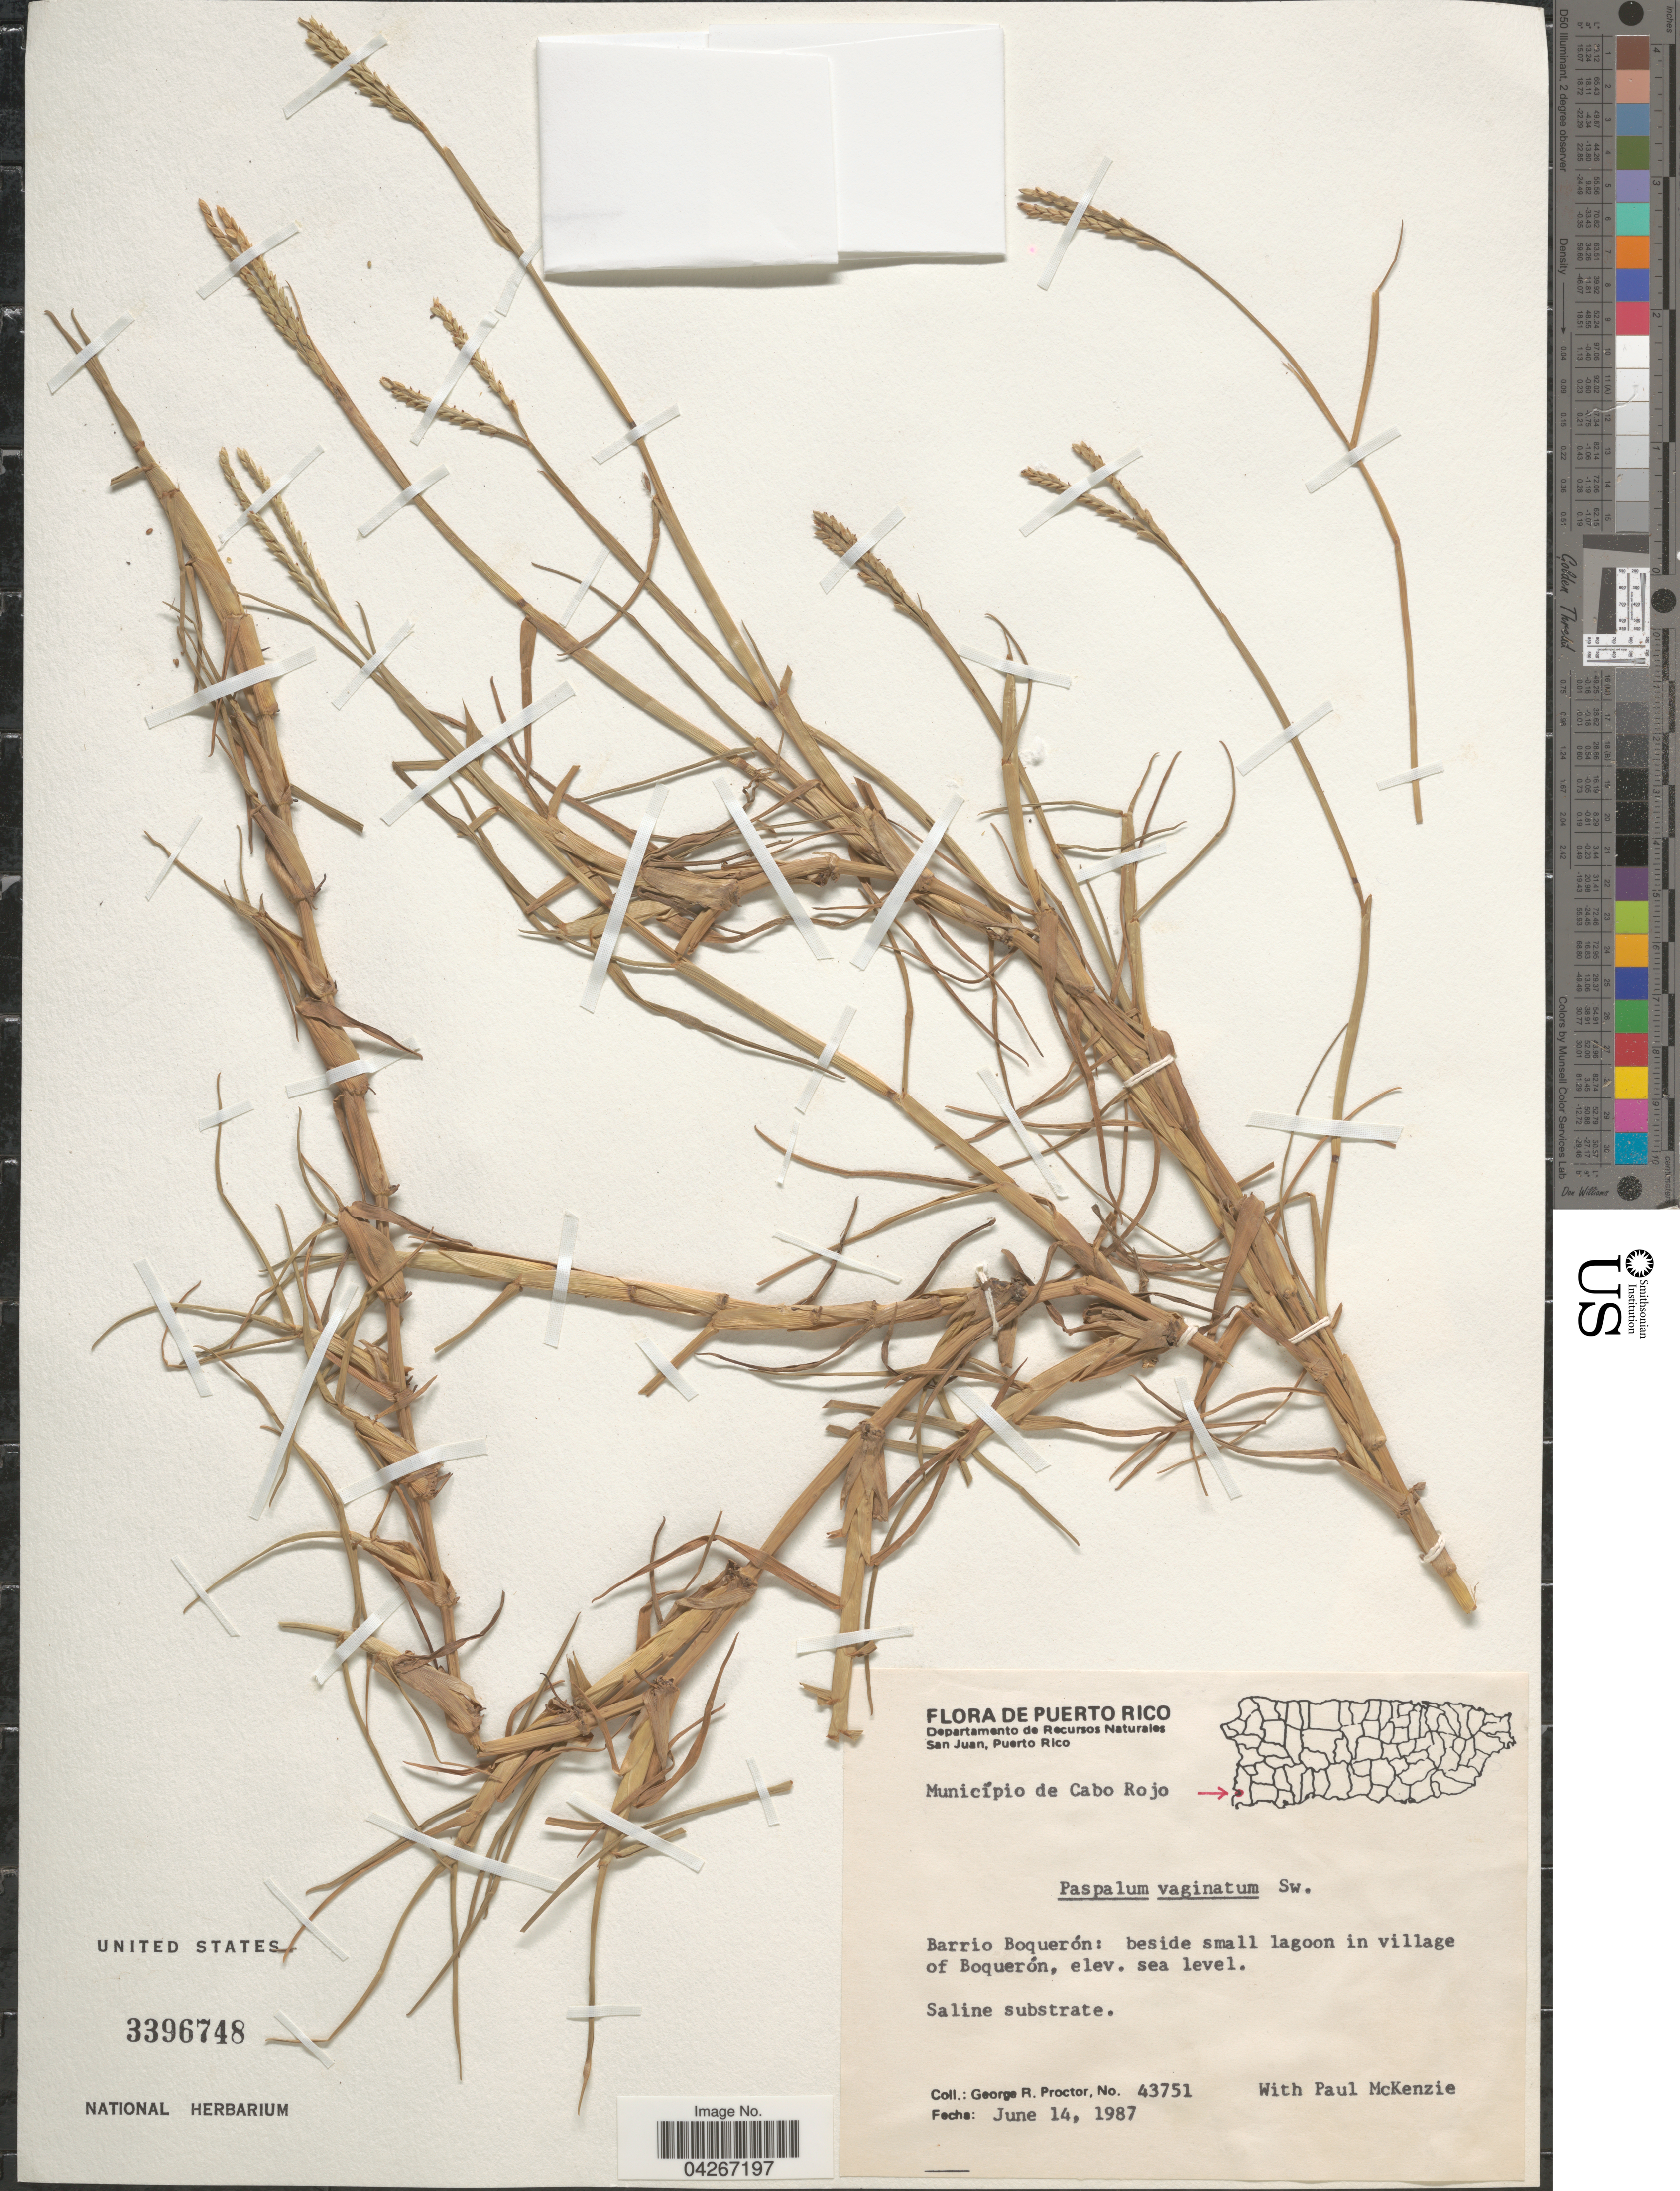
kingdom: Plantae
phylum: Tracheophyta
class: Liliopsida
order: Poales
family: Poaceae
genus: Paspalum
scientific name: Paspalum vaginatum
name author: Sw.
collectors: G. R. Proctor & P. McKenzie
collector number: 43751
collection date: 1987-06-14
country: Puerto Rico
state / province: Çabo Rojo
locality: Barrio Boquerón: beside small lagoon in village of Boquerón.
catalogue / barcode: US 3396748